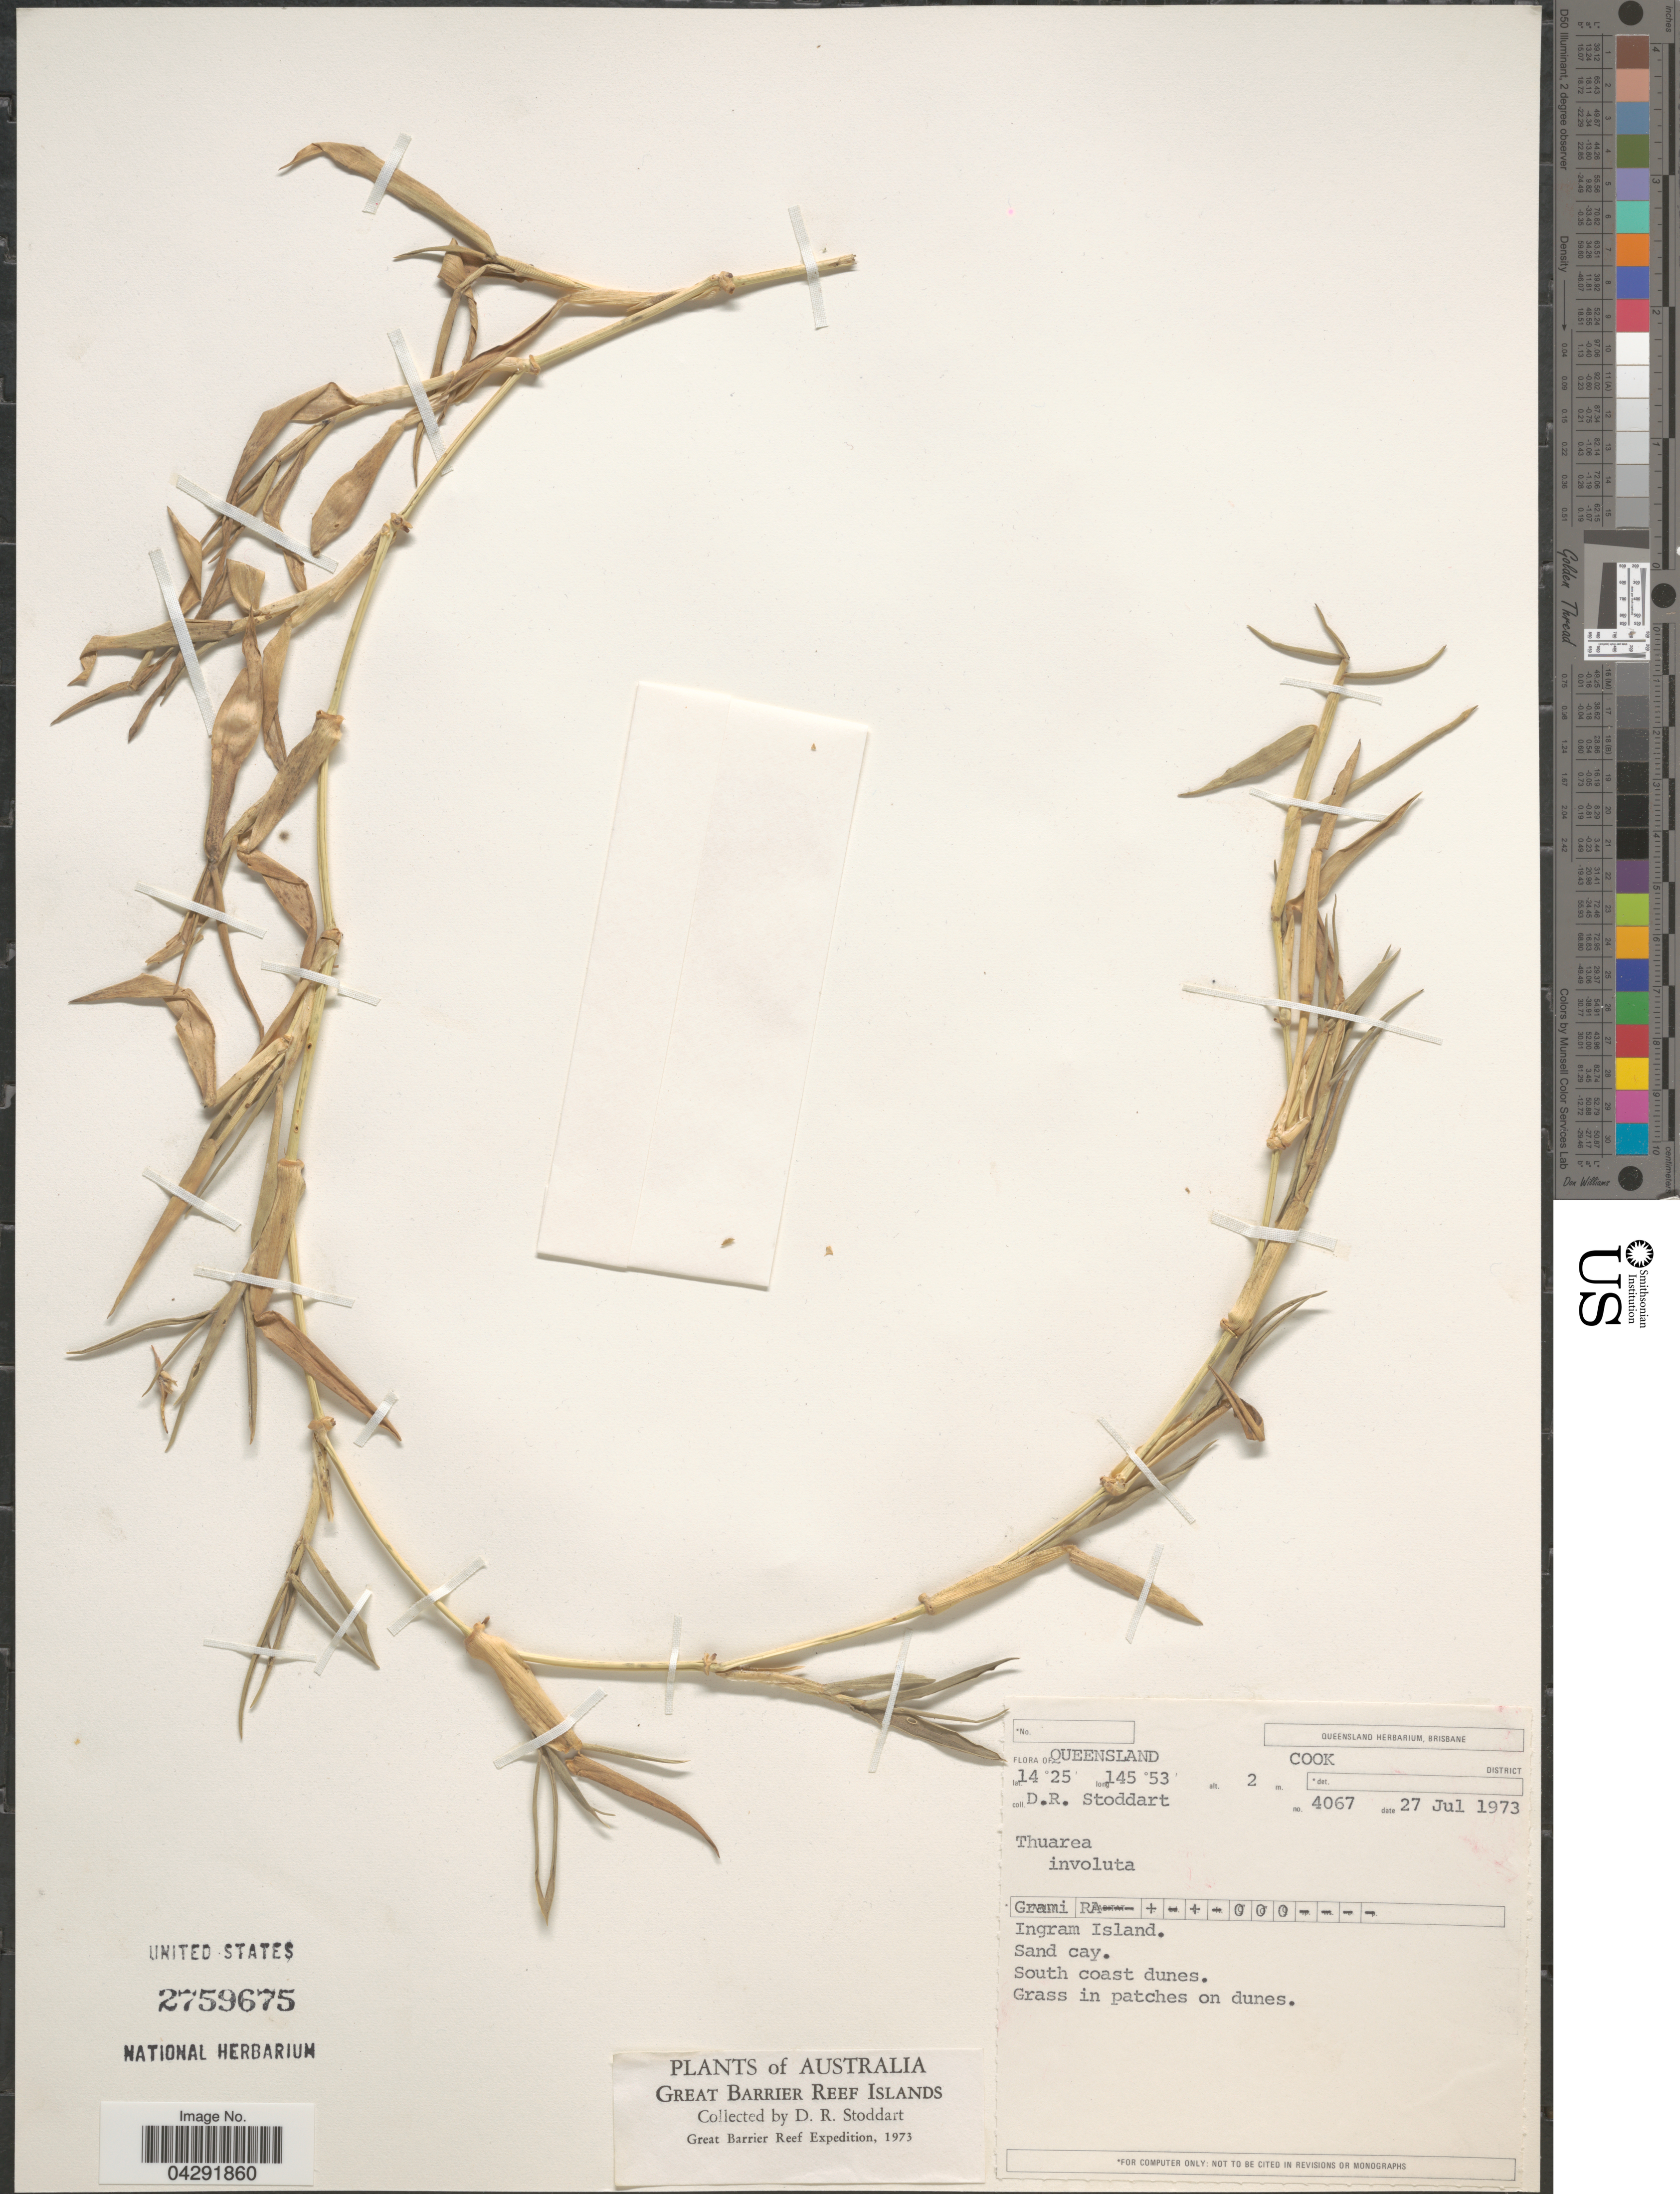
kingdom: Plantae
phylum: Tracheophyta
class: Liliopsida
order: Poales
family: Poaceae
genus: Thuarea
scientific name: Thuarea involuta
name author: (G. Forst.) R. Br. ex Sm.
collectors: D. R. Stoddart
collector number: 4067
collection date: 1973-07-27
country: Australia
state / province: Queensland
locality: Cook District. Ingram Island. South coast dunes. Great Barrier Reef Islands. Great Barrier Reef Expedition, 1973.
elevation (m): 2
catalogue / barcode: US 2759675